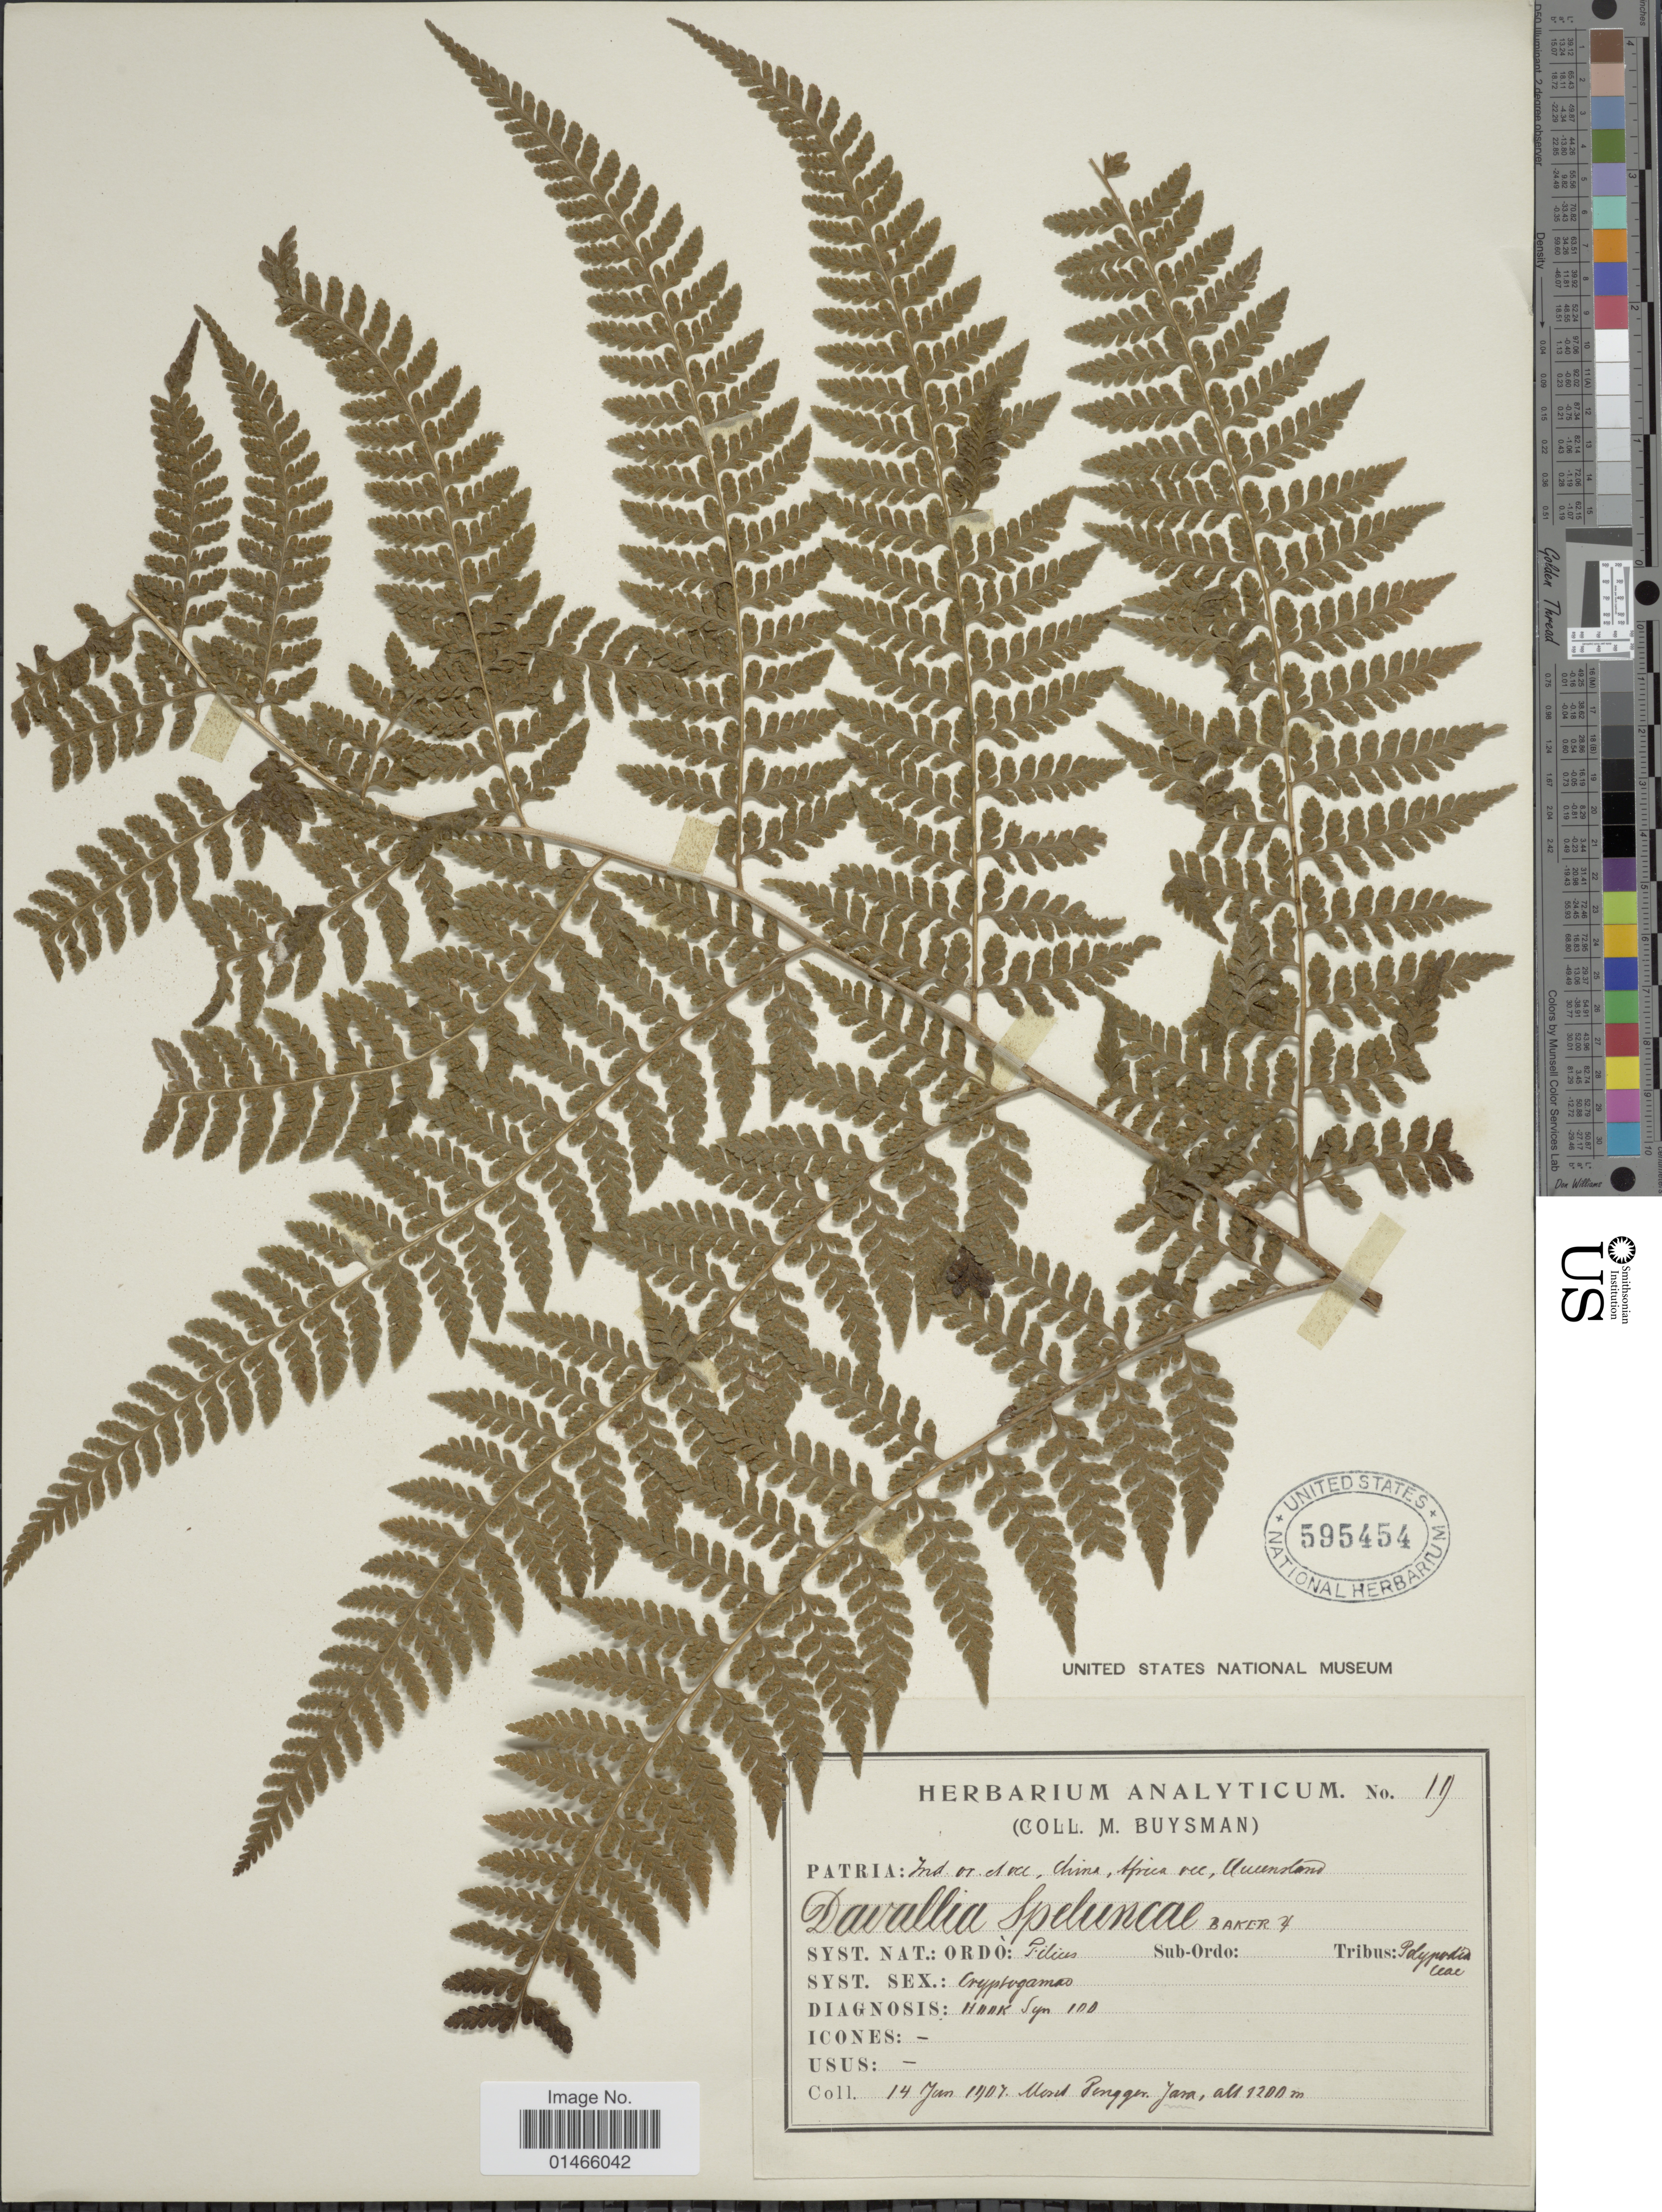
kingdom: Plantae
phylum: Tracheophyta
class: Polypodiopsida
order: Polypodiales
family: Dennstaedtiaceae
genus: Microlepia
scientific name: Microlepia pilosiuscula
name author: (Sm.) C.V. Morton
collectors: M. Buysman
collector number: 19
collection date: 1907-01-14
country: Indonesia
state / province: Java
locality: Mont Pengger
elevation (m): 1200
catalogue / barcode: US 595454